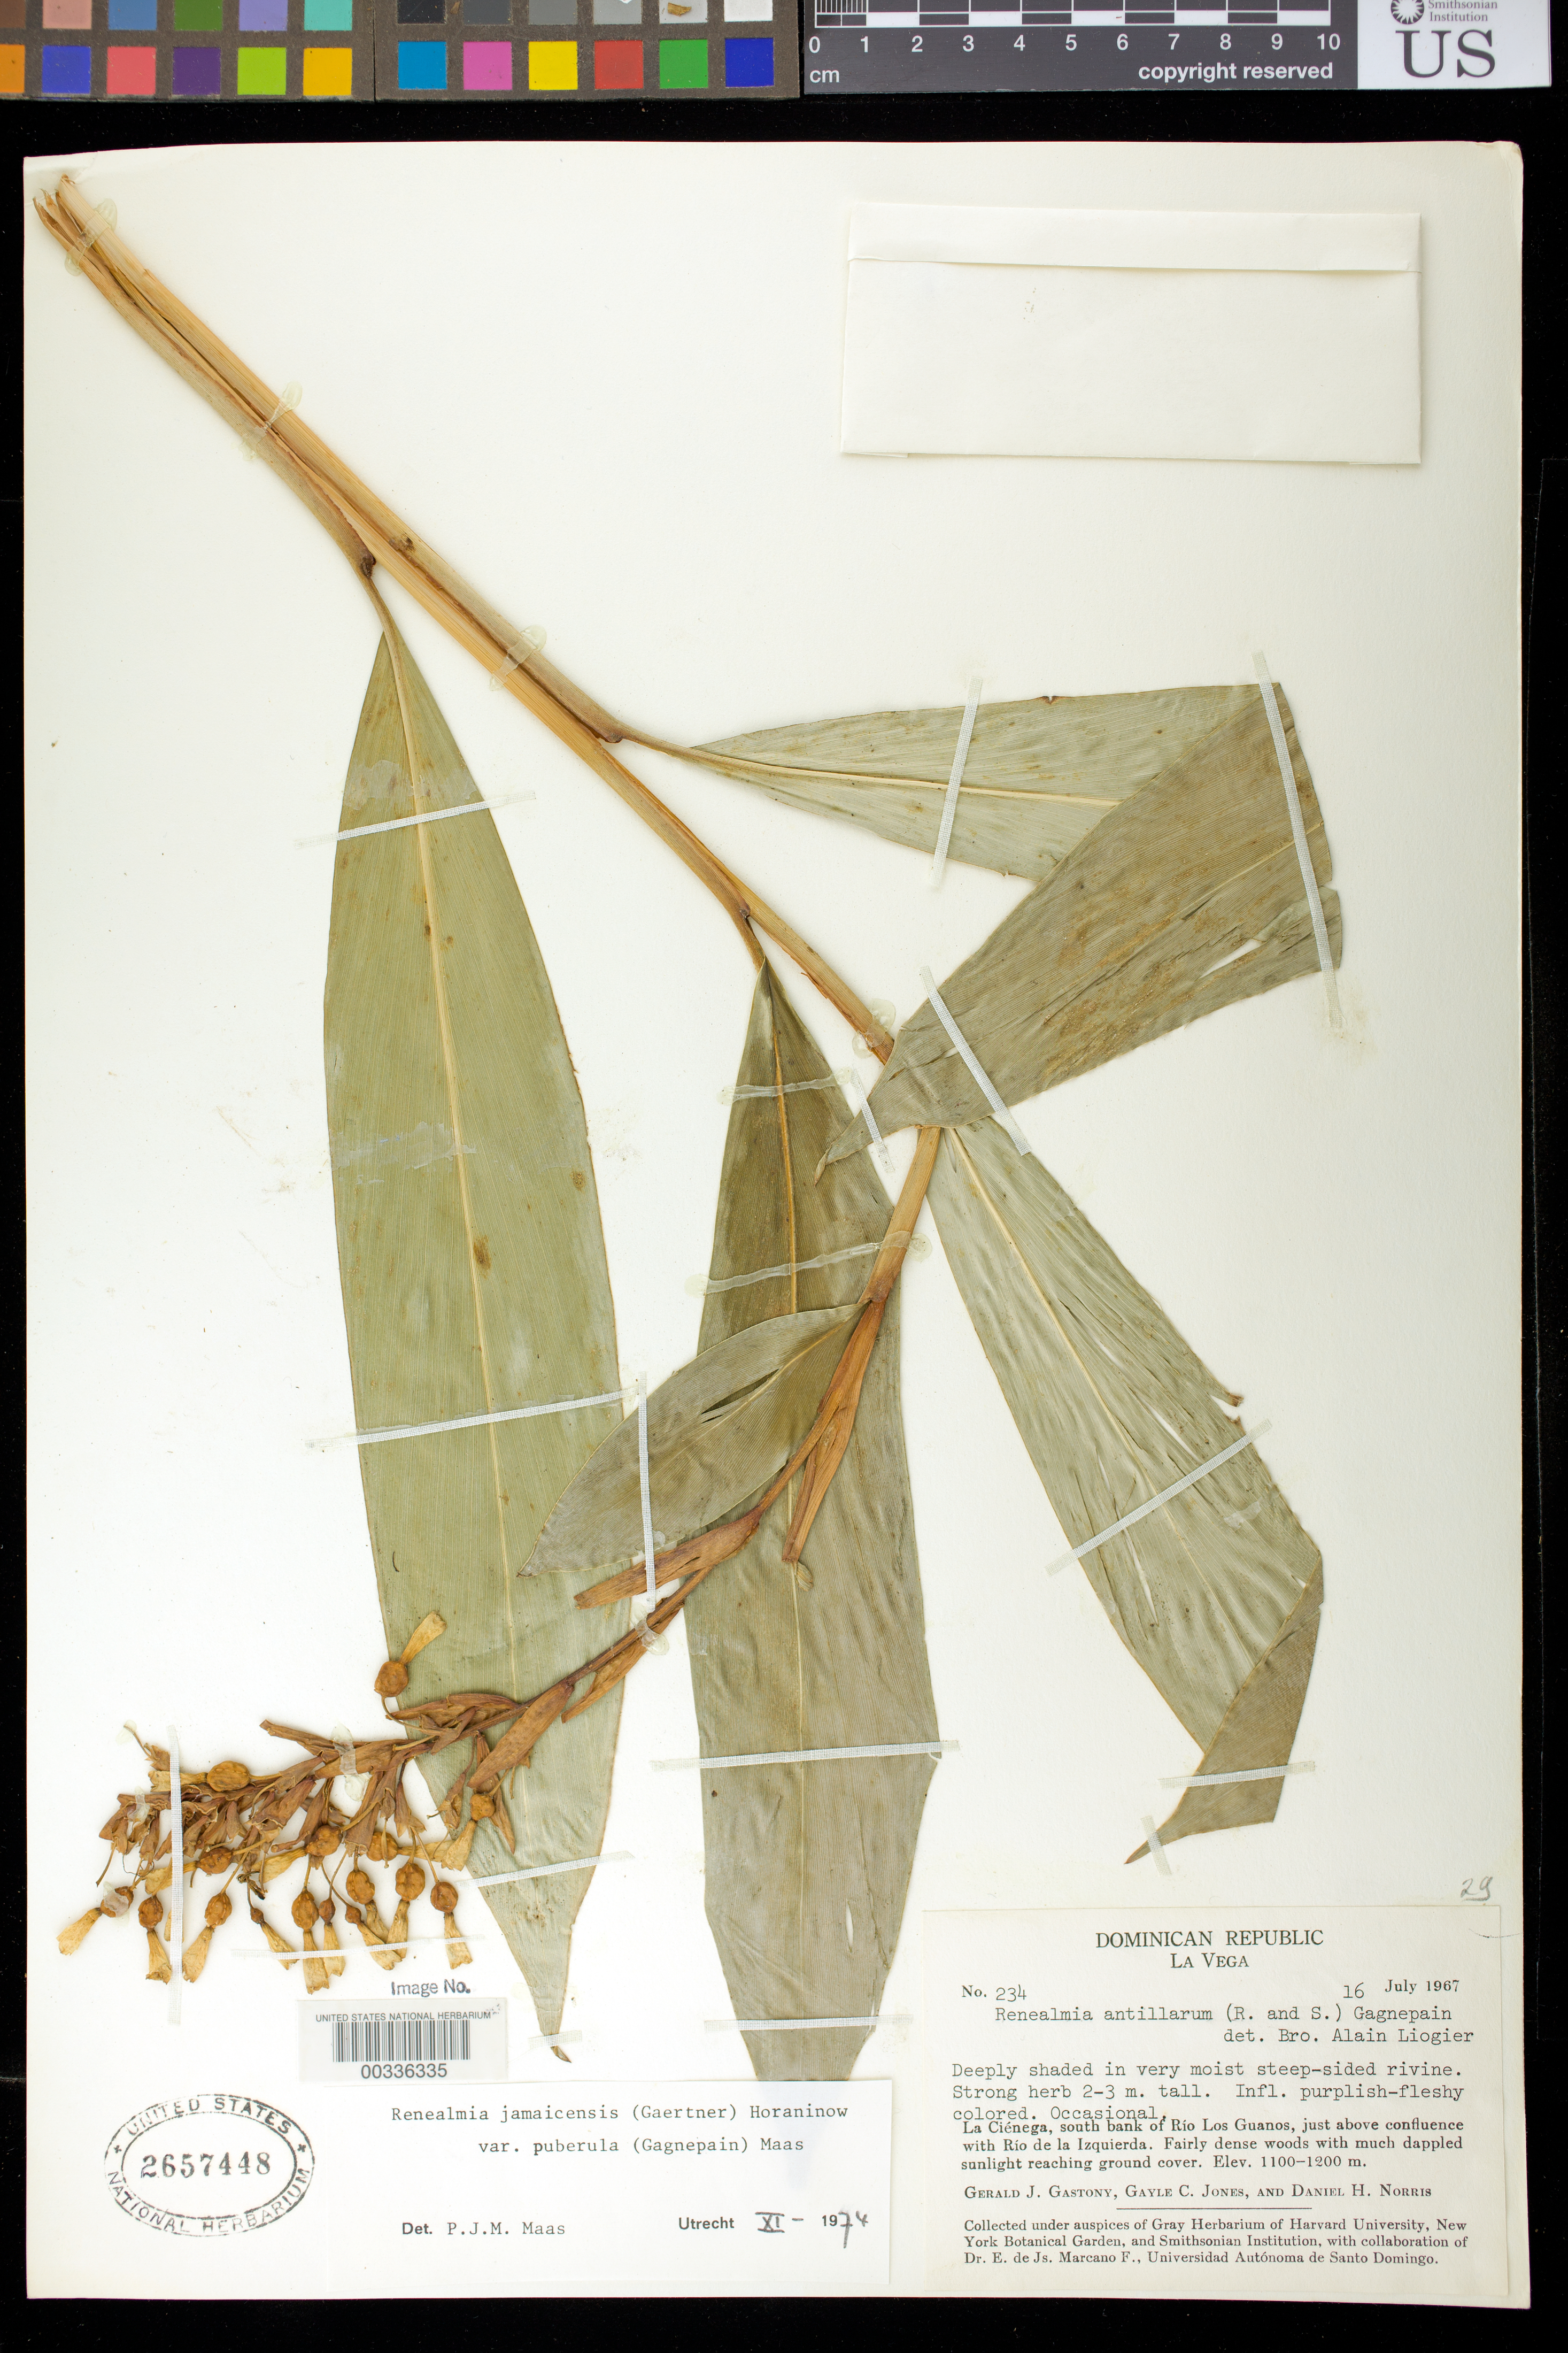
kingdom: Plantae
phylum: Tracheophyta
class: Liliopsida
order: Zingiberales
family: Zingiberaceae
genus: Renealmia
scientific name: Renealmia jamaicensis var. puberula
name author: (Gagnep.) Maas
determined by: Maas, Paul J. M.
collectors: G. Gastony, G. C. Jones & D. H. Norris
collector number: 234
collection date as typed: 16 Jul 1967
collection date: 1967-07-16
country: Dominican Republic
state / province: La Vega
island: Hispaniola Island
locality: La cienega, s bank of rio los guanos, just above confluence with rio de la izquierda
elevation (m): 1100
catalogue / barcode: US 2657448